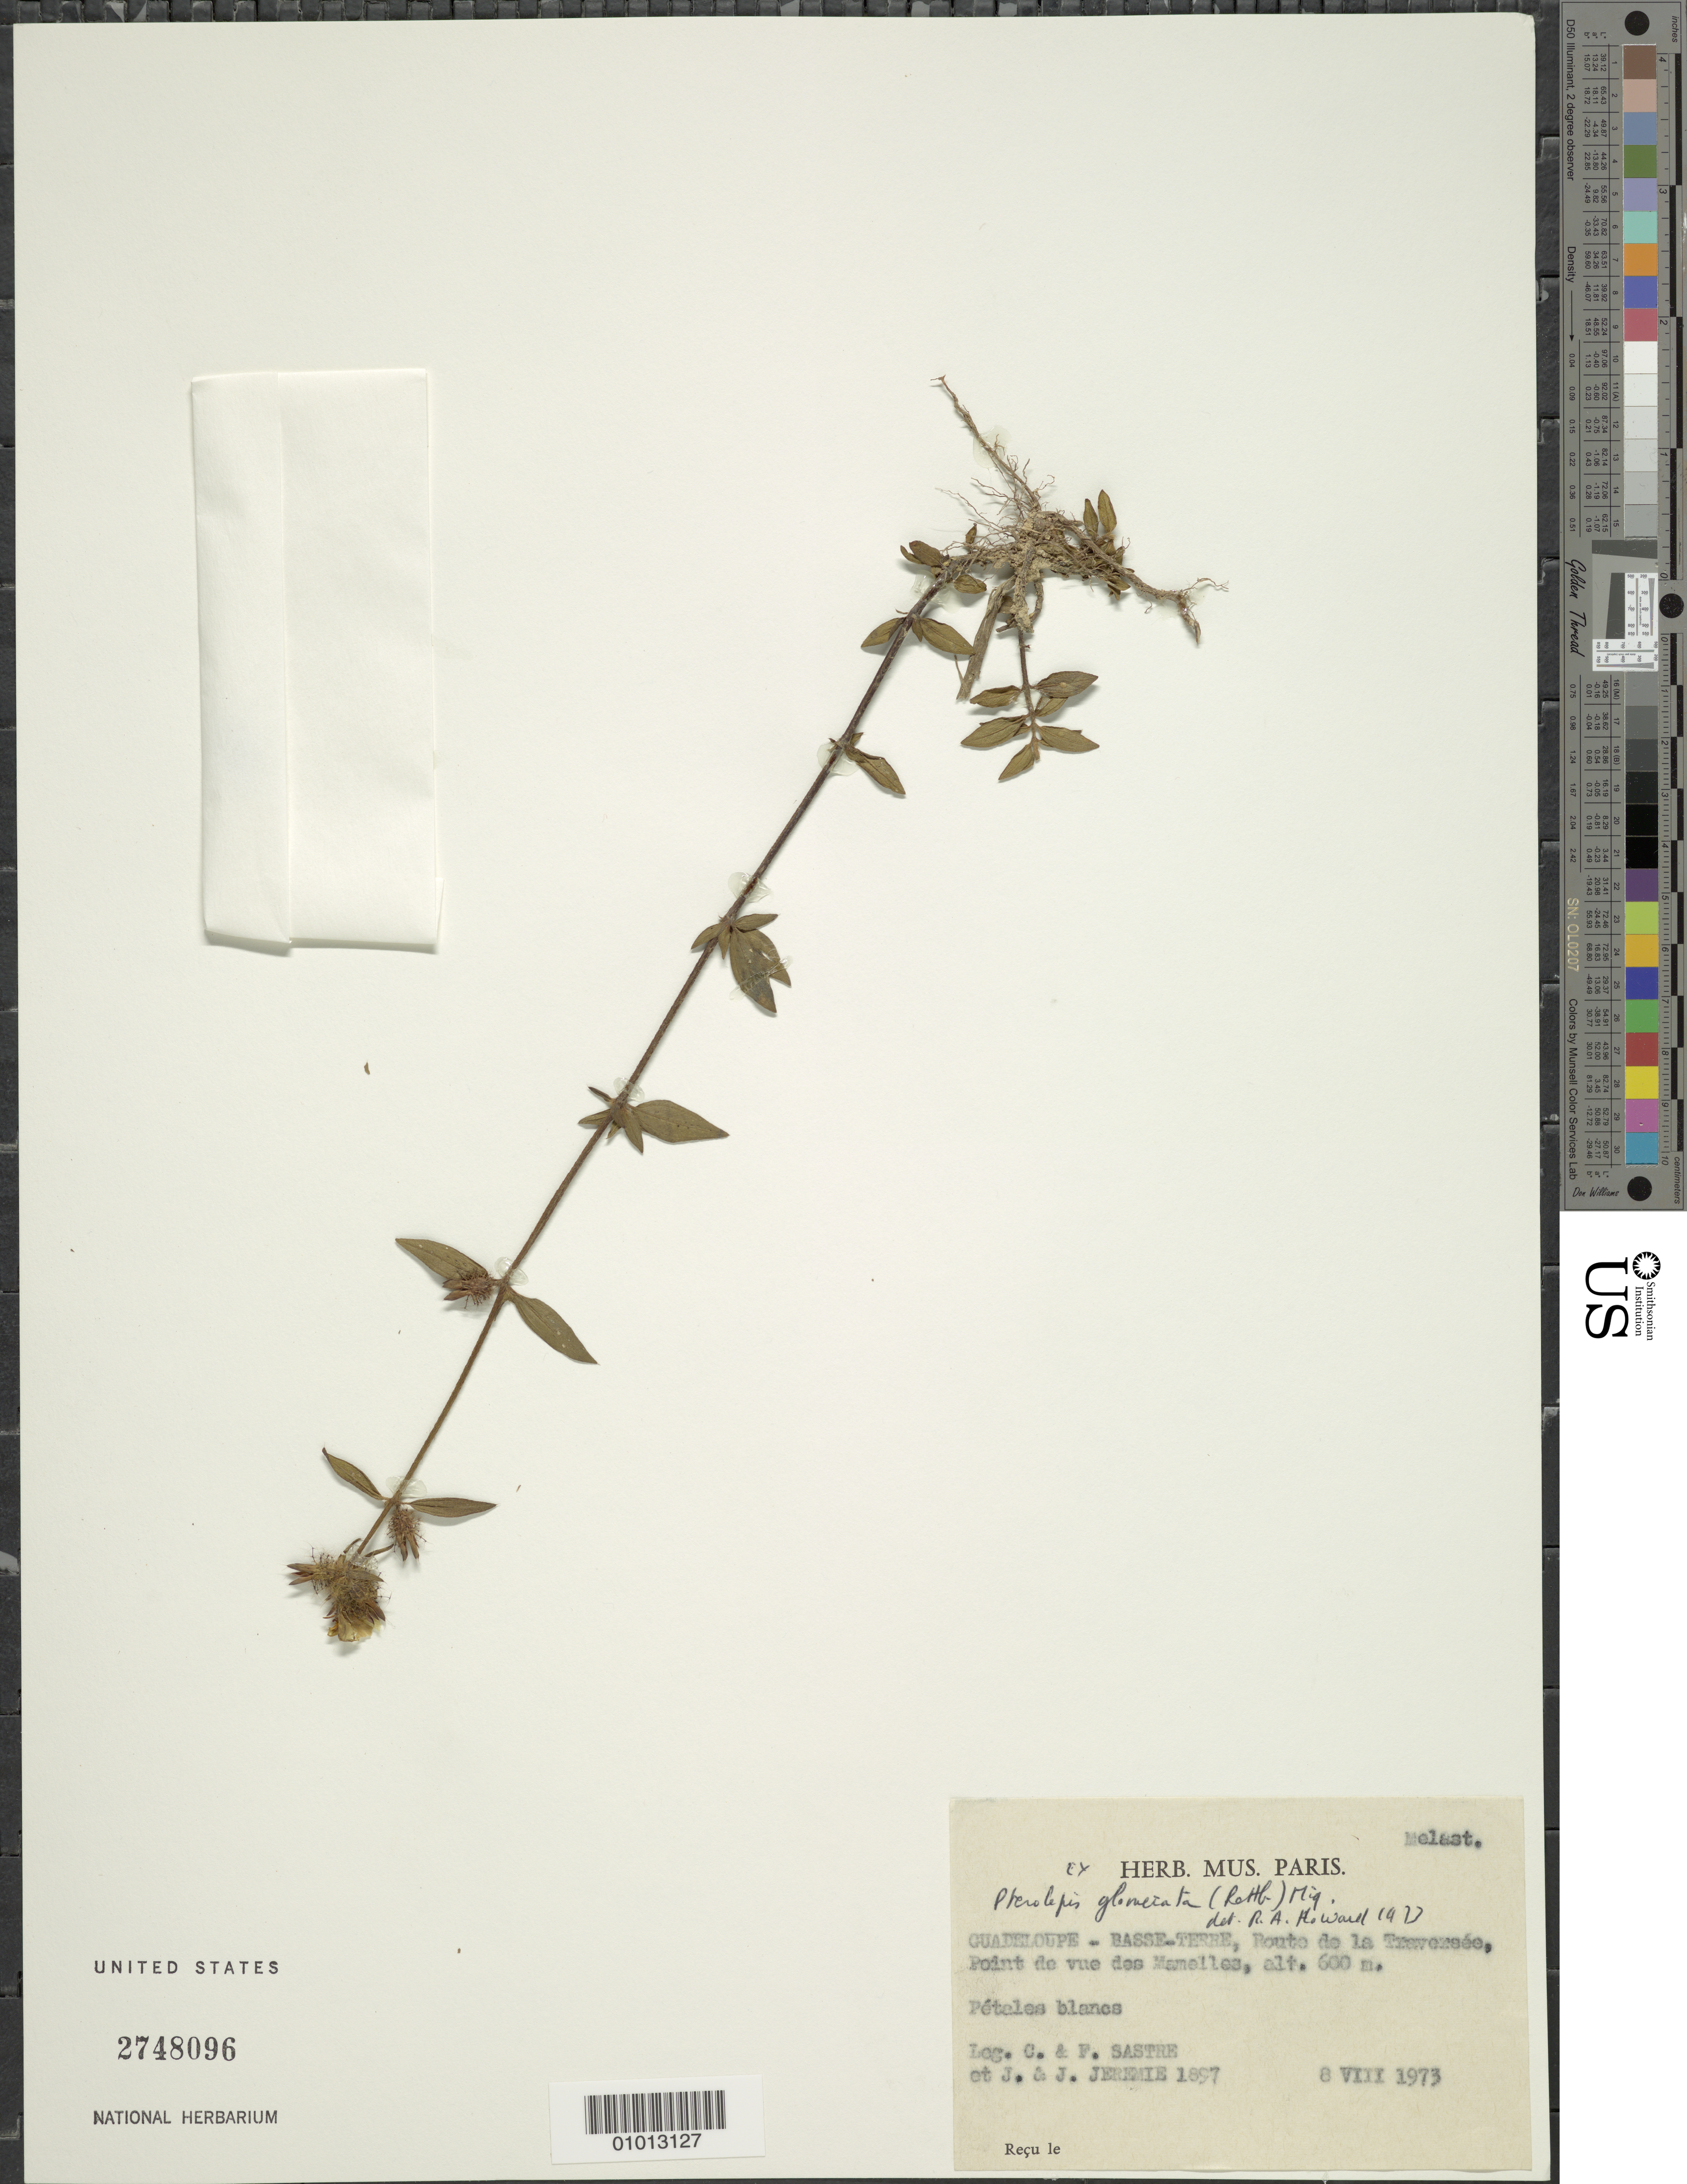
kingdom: Plantae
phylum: Tracheophyta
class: Magnoliopsida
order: Myrtales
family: Melastomataceae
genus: Pterolepis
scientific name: Pterolepis glomerata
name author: (Rottb.) Miq.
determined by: Howard, R. A.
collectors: C. H. L. Sastre, F. Sastre & J. Jérémie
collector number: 1897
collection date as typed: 08 Jul 1973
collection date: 1973-07-08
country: Guadeloupe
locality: Route de la Traversée, Point de vue des Mamelles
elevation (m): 600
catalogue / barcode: US 2748096